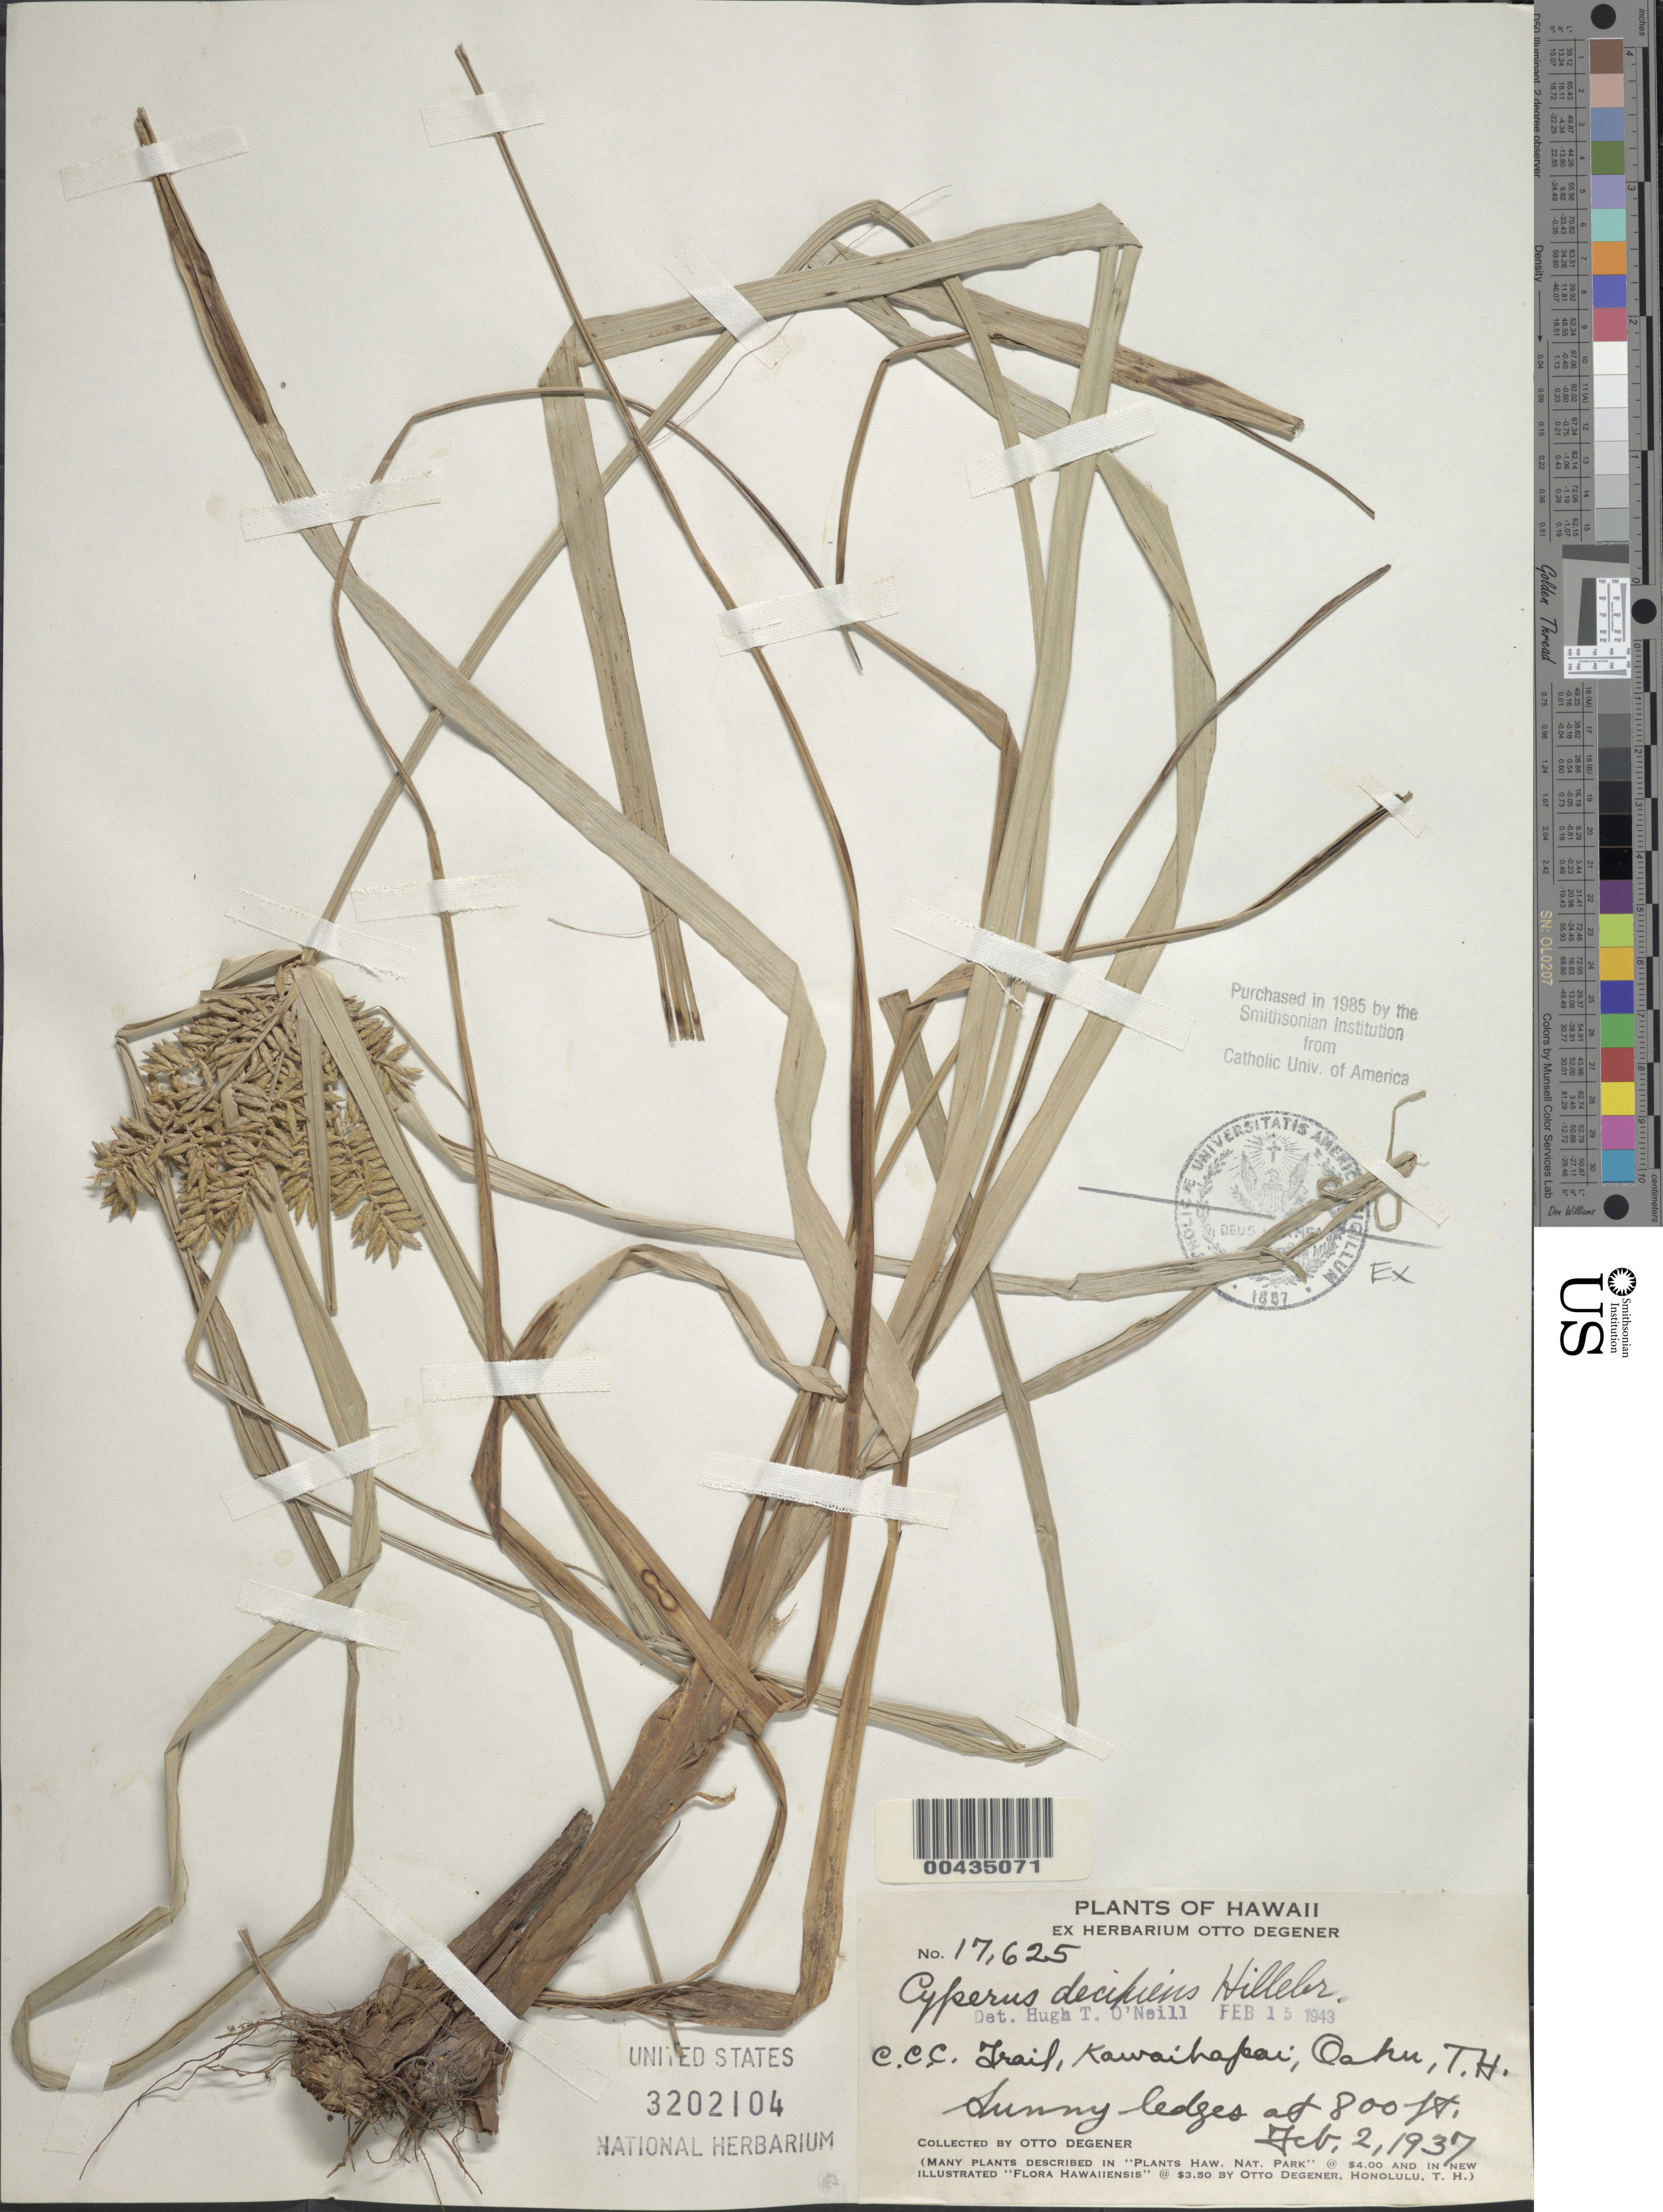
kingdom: Plantae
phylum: Tracheophyta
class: Liliopsida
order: Poales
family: Cyperaceae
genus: Cyperus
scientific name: Cyperus hillebrandii var. decipiens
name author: (Hillebr.) Kük.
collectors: O. Degener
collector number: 17625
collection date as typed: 2 Feb 1937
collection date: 1937-02-02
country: United States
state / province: Hawaii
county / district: Honolulu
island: Oahu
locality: C.C.C. Trail, Kawaihapai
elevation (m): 244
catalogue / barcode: US 3202104